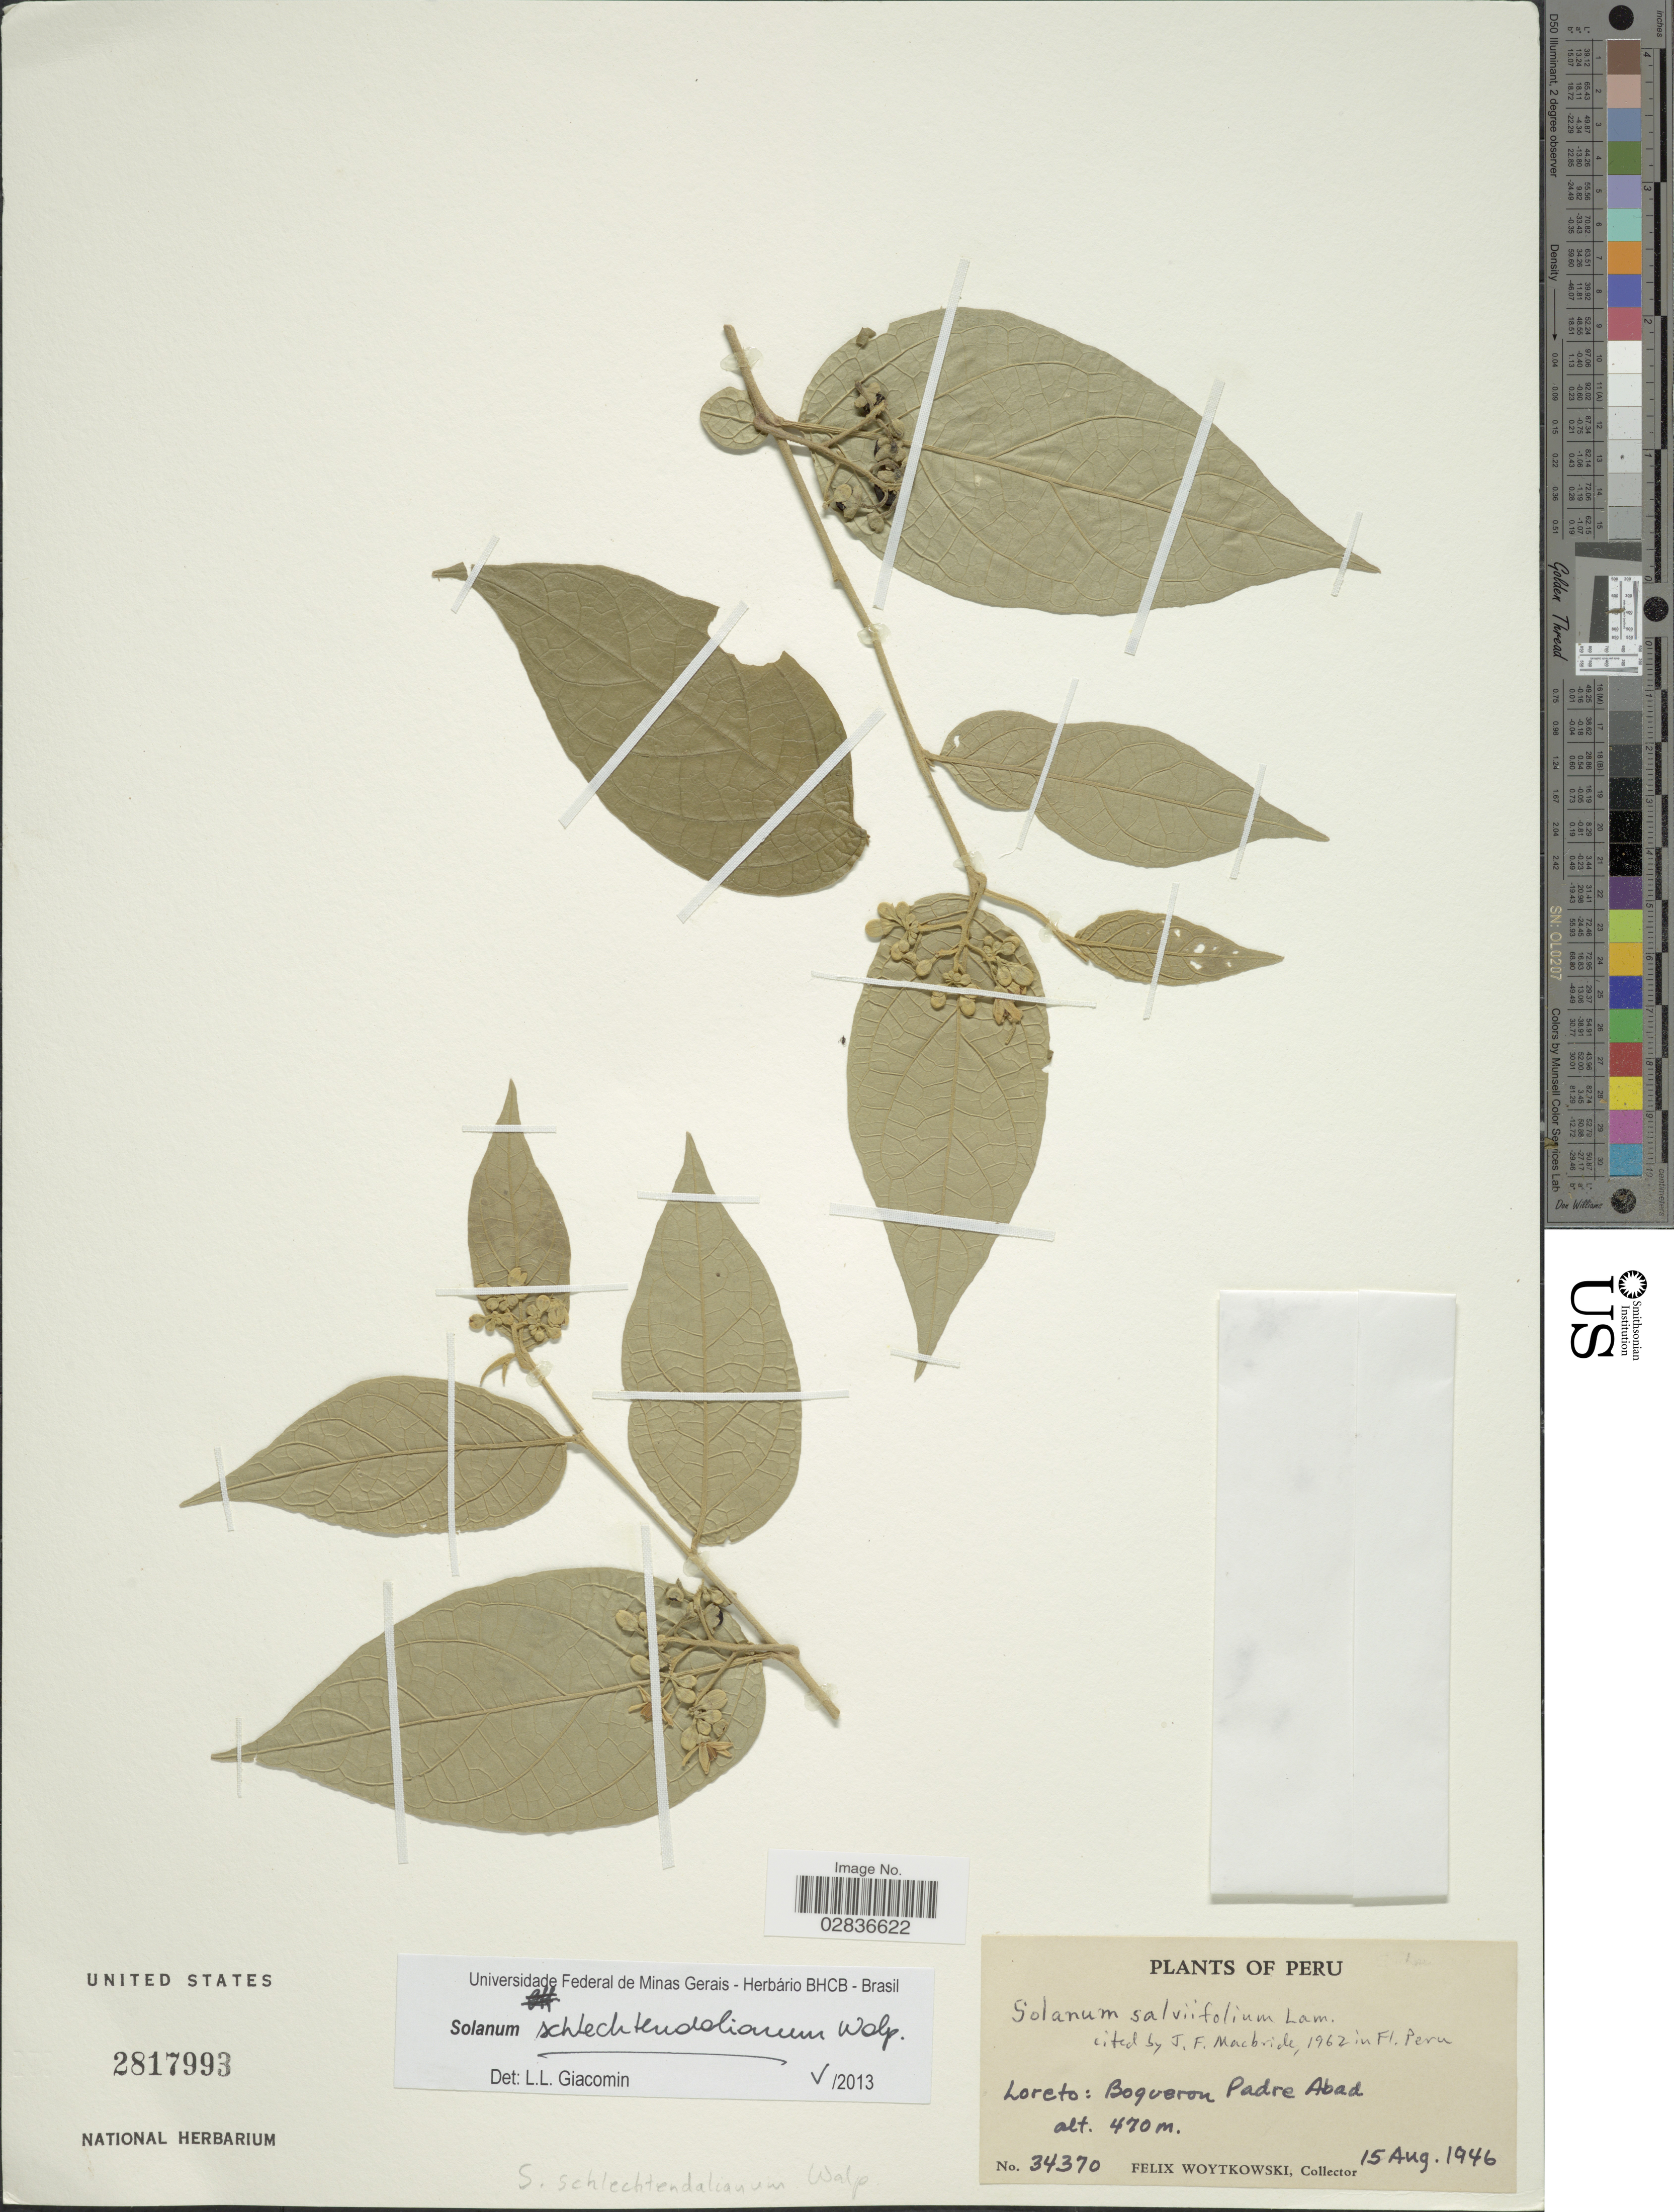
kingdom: Plantae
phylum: Tracheophyta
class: Magnoliopsida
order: Solanales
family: Solanaceae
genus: Solanum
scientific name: Solanum schlechtendalianum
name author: Walp.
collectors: F. Woytkowski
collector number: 34370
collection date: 1946-08-15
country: Peru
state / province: Loreto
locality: Loreto: Boqueron Padre Abad.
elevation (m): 470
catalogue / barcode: US 2817993